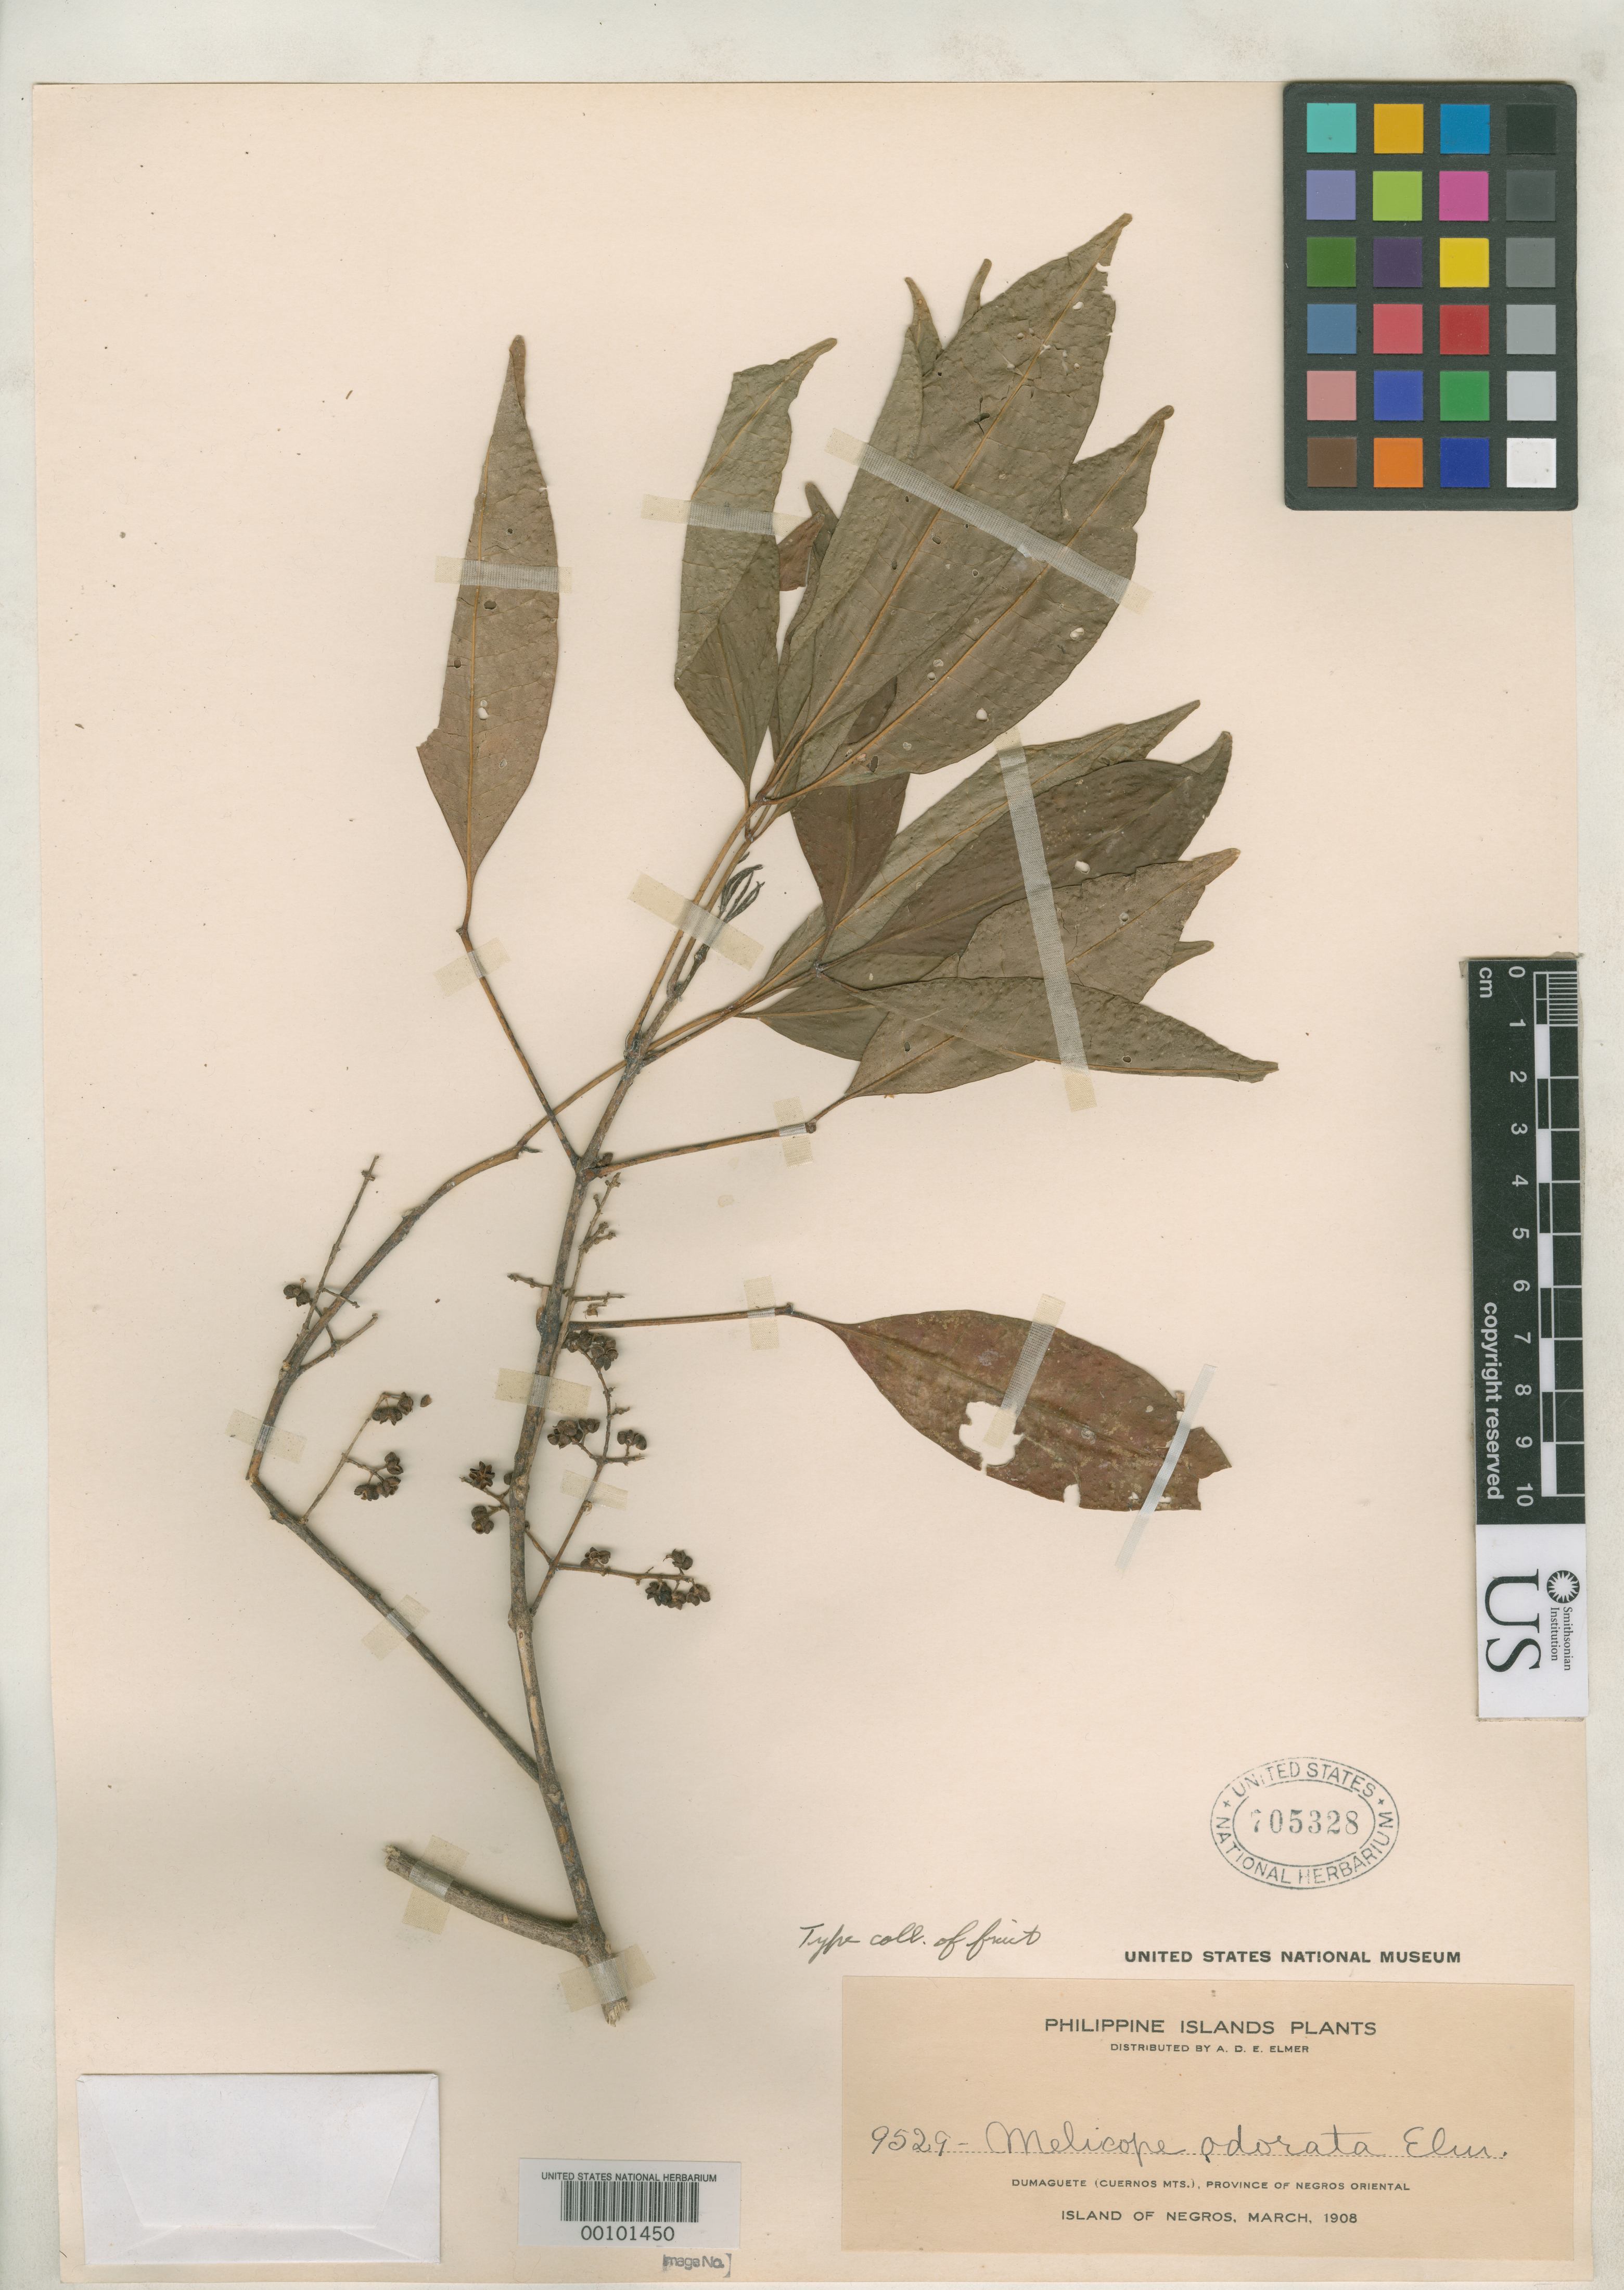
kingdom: Plantae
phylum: Tracheophyta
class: Magnoliopsida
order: Sapindales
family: Rutaceae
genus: Melicope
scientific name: Melicope odorata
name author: Elmer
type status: Isosyntype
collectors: A. D. E. Elmer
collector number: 9529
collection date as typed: Jun 1908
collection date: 1908-06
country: Philippines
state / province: Central Visayas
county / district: Negros Oriental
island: Negros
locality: Dumaguete, Cuernos Mtns.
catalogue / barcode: US 705328